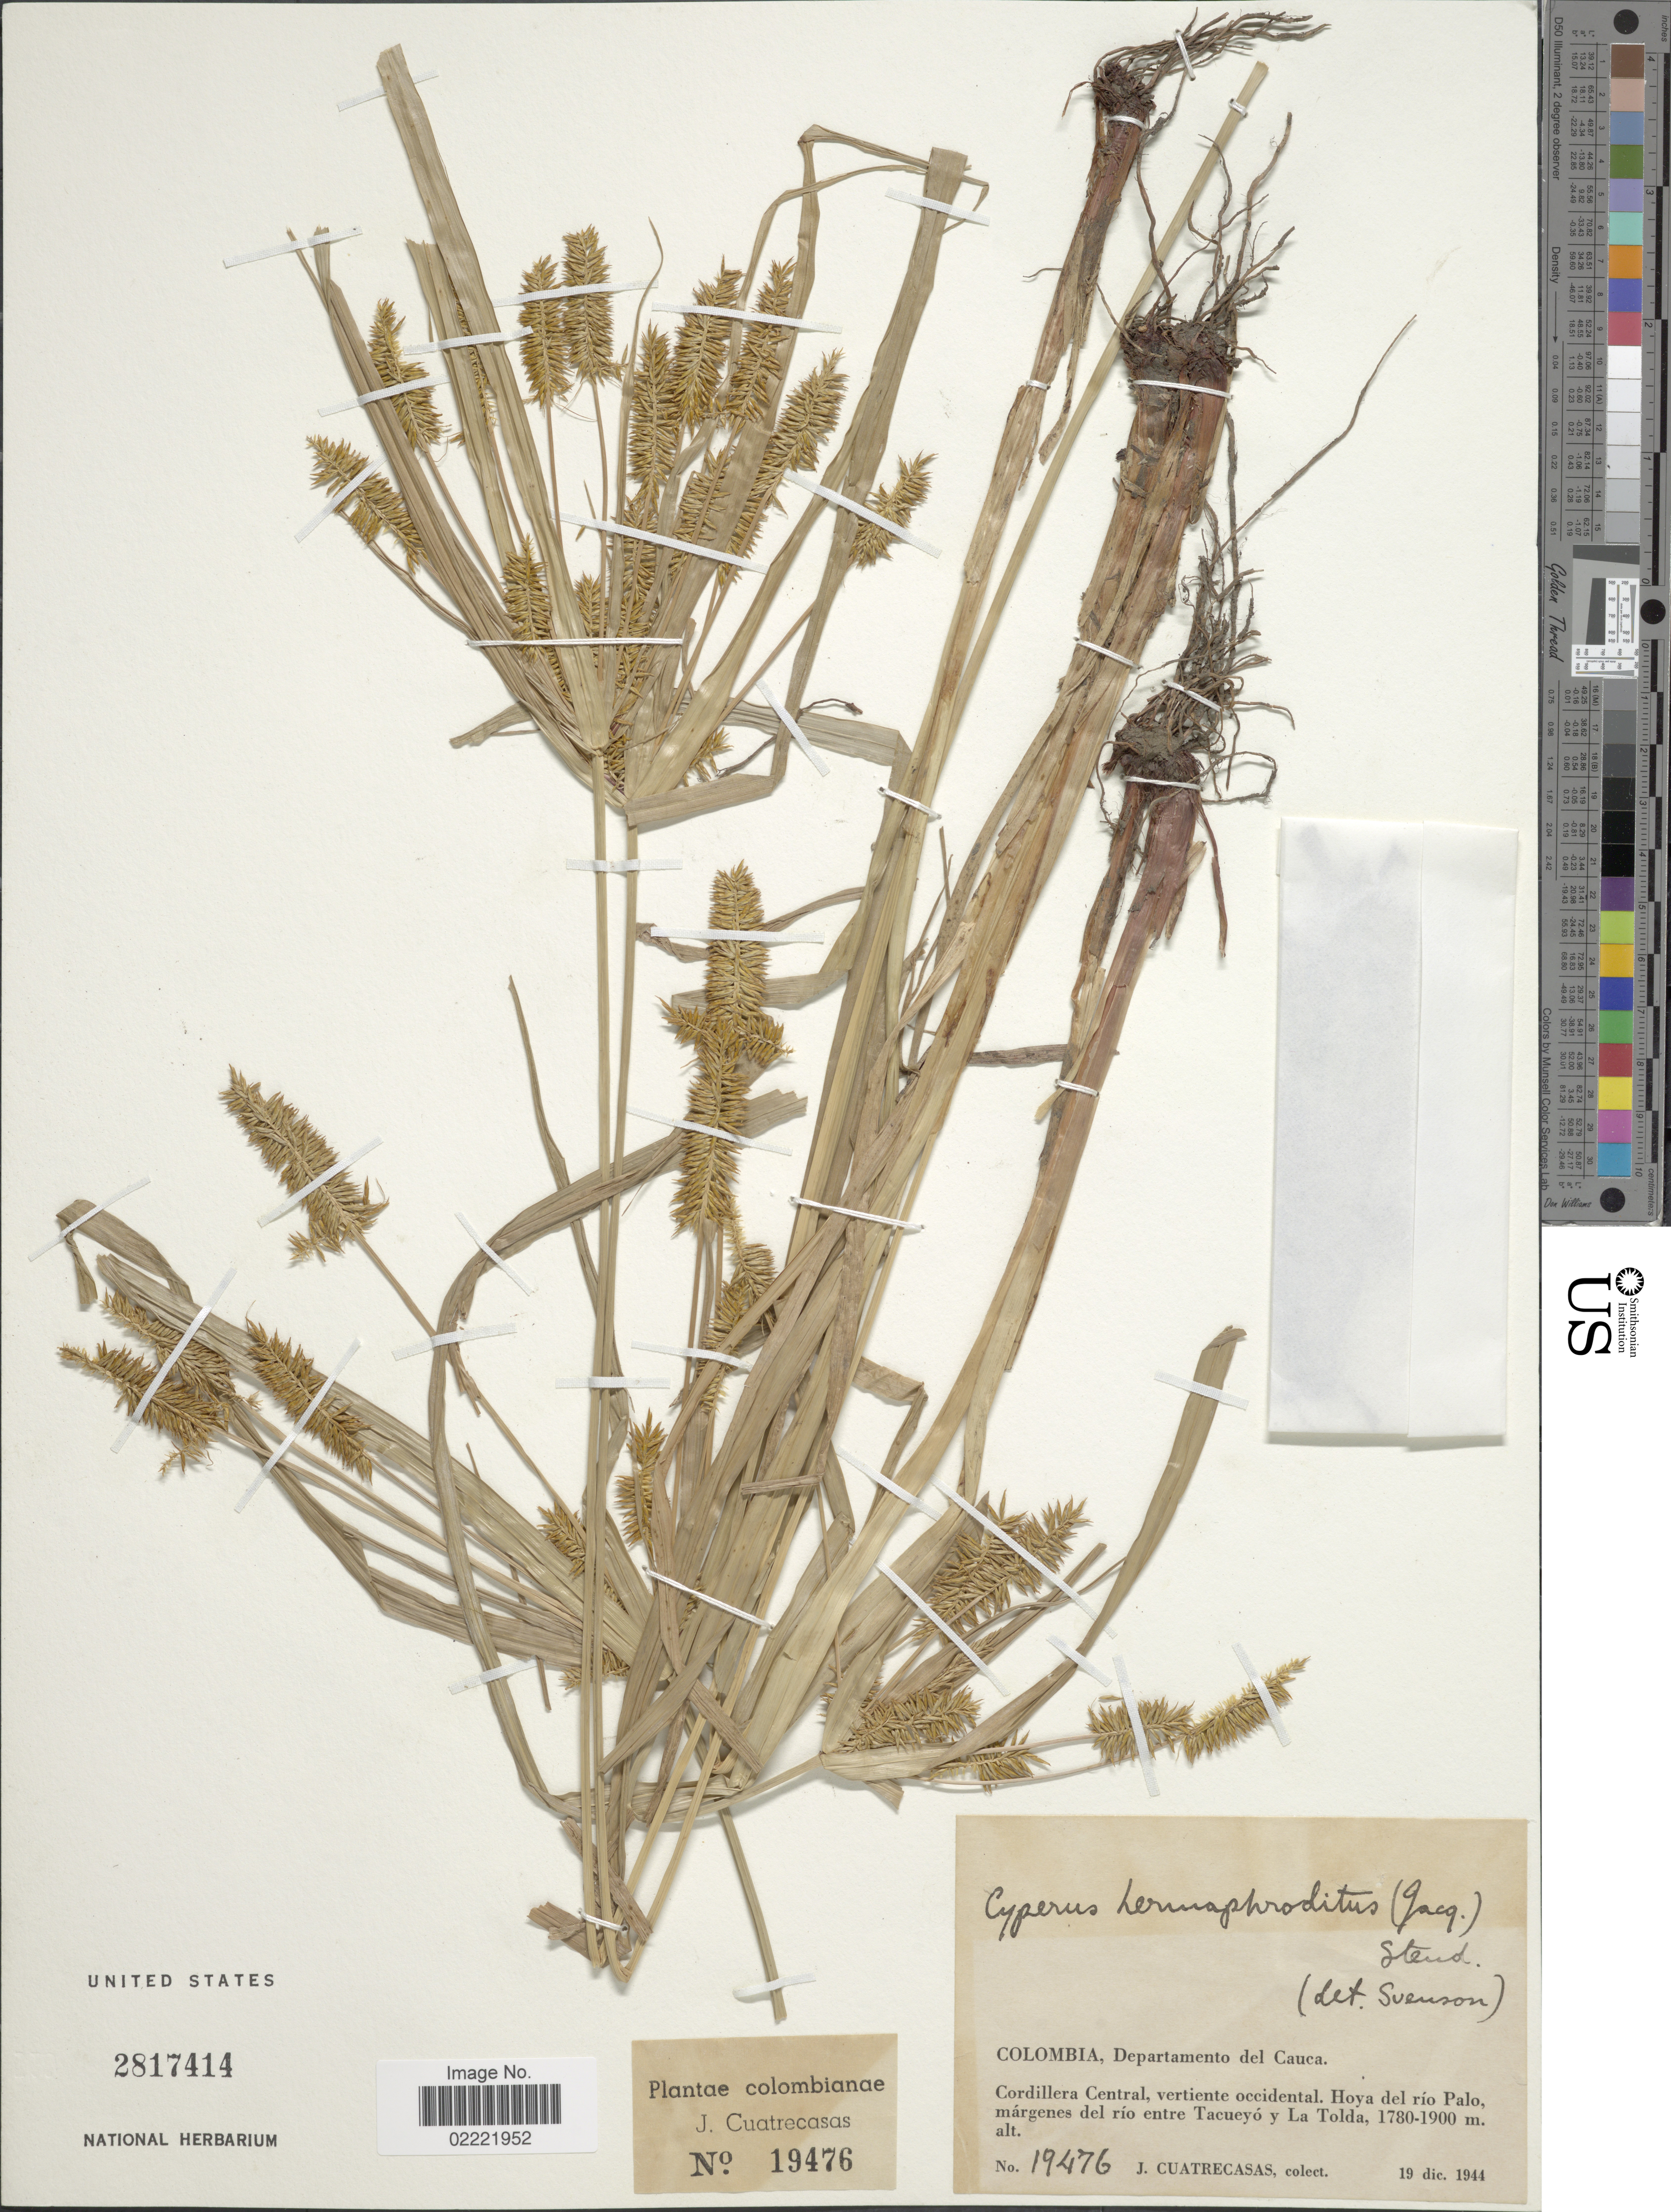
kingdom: Plantae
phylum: Tracheophyta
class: Liliopsida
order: Poales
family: Cyperaceae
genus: Cyperus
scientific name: Cyperus hermaphroditus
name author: (Jacq.) Standl.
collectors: J. Cuatrecasas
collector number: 19476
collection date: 1944-12-19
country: Colombia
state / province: Cauca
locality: Cordillera Central, vertiente occidental, hoya del rio Palo, margenes del rio entre Tacueyo y La Tolda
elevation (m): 1780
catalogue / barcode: US 2817414